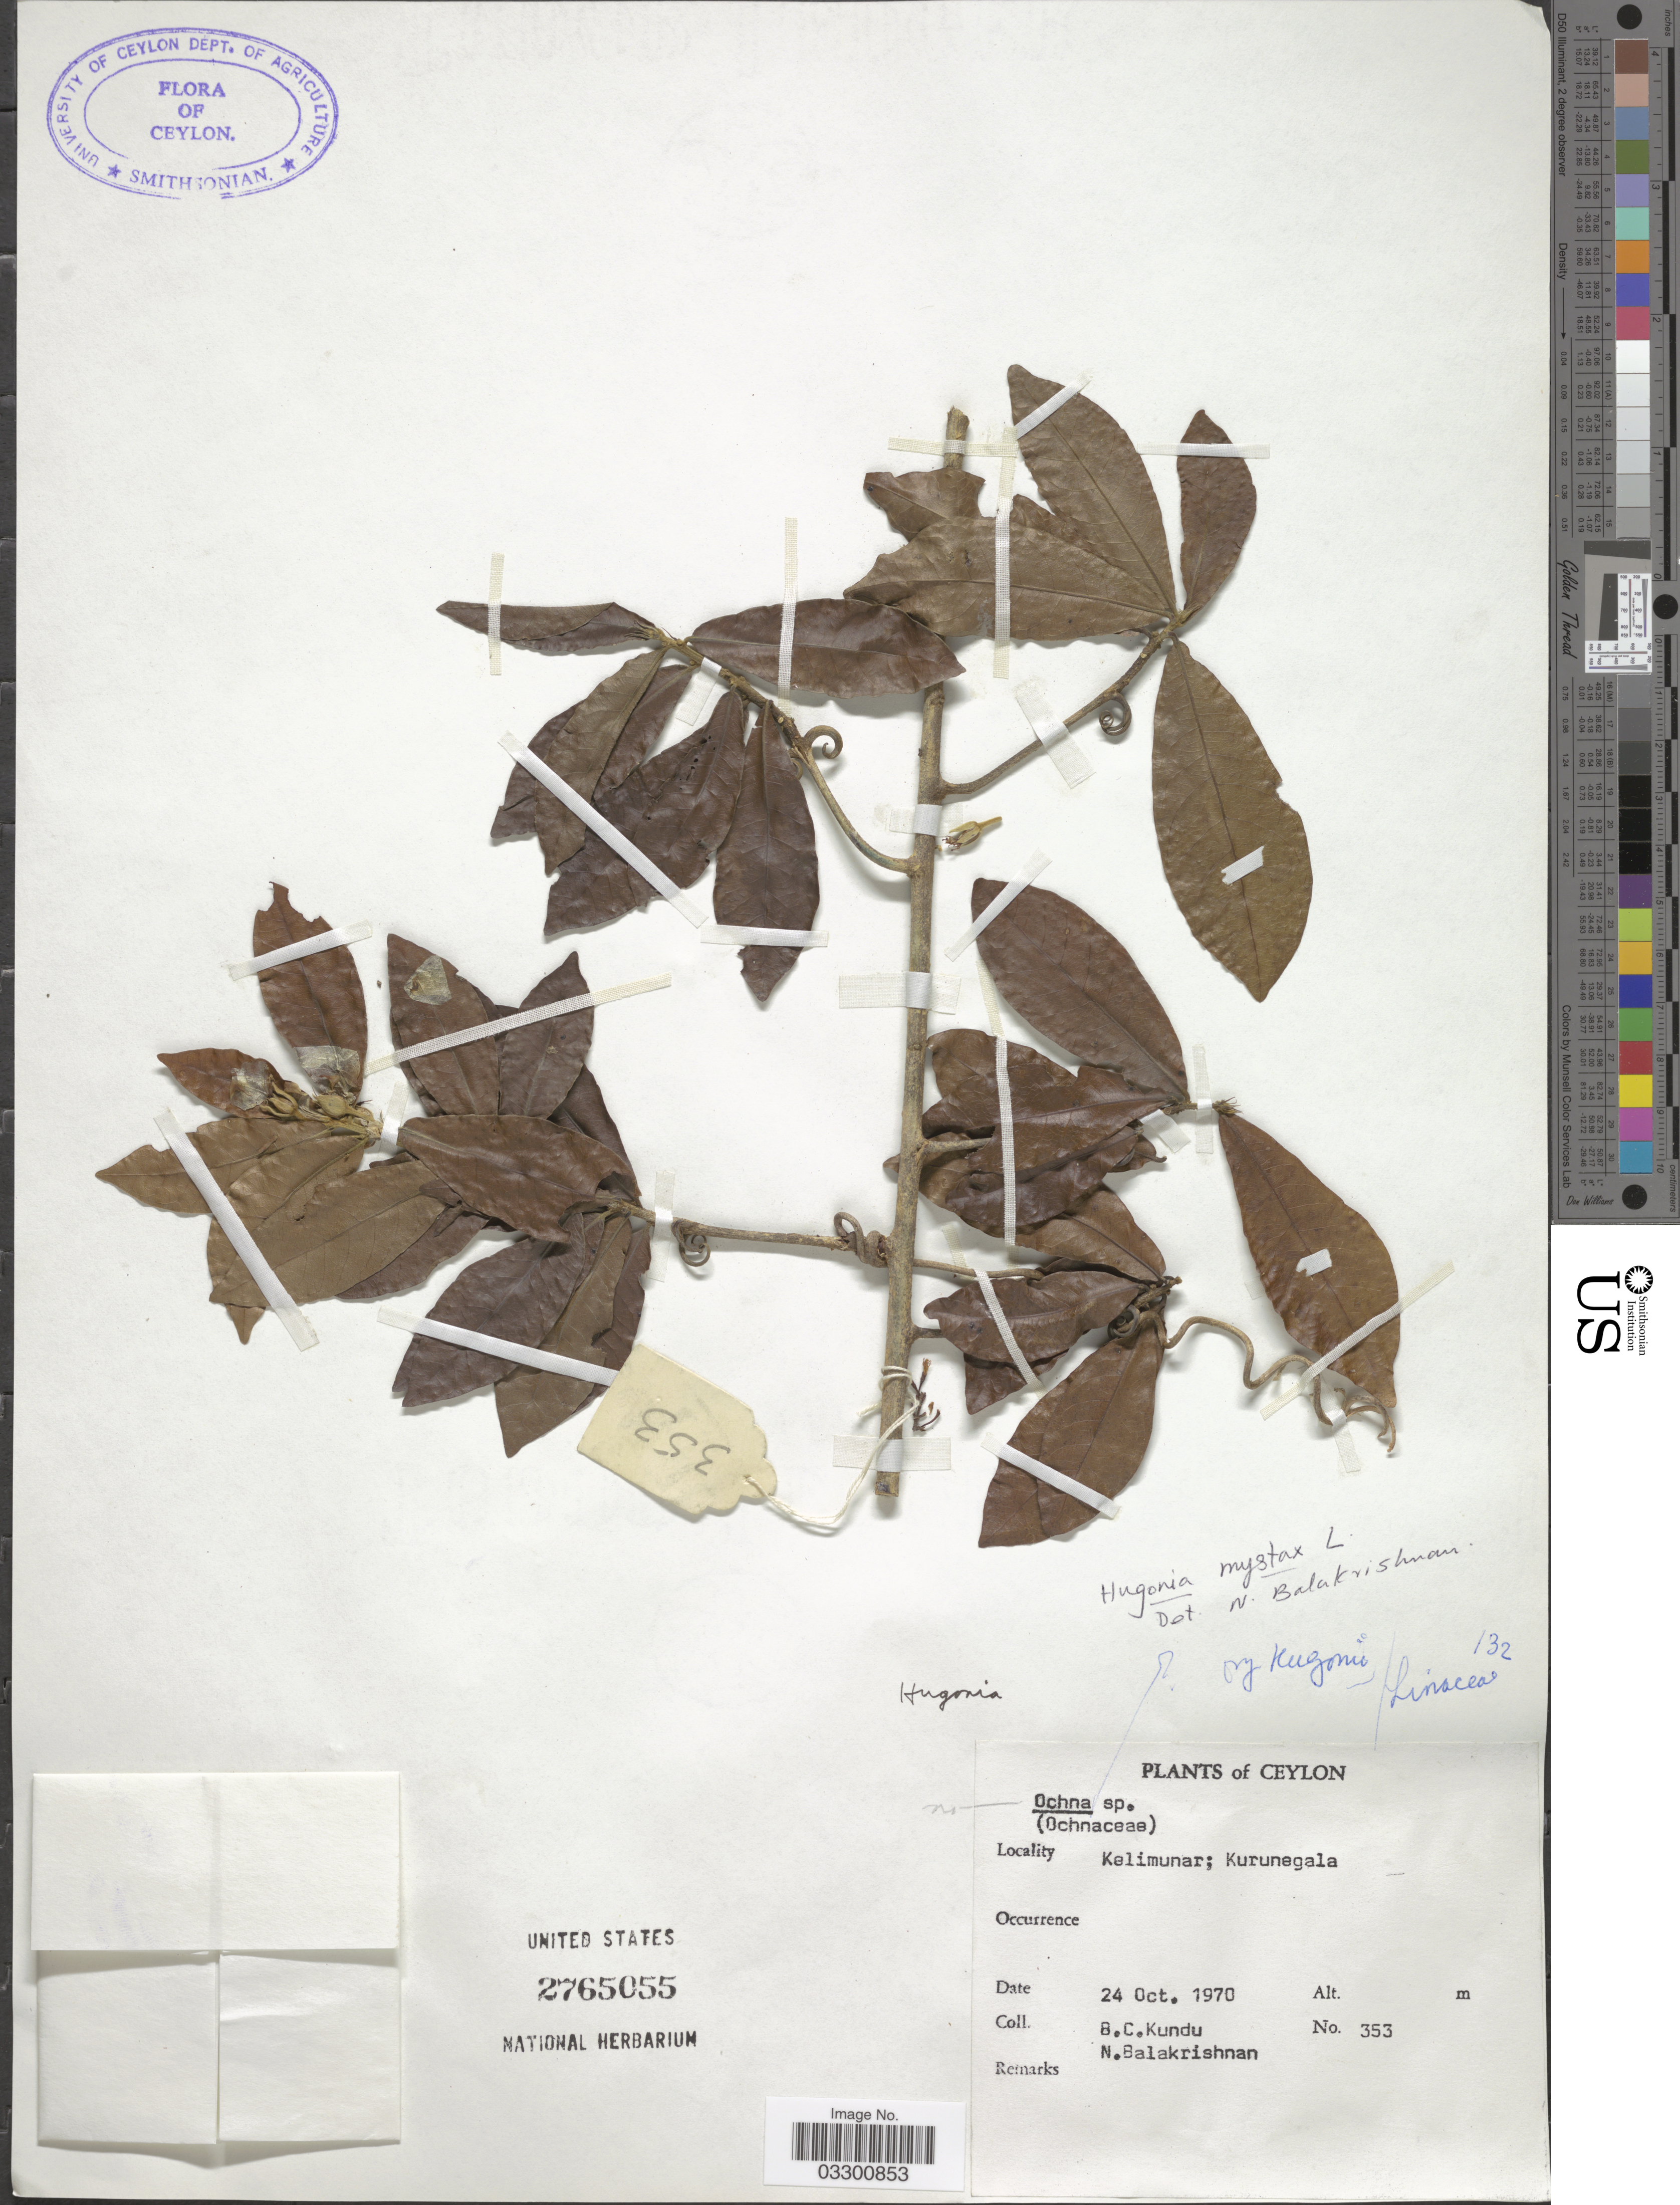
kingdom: Plantae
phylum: Tracheophyta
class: Magnoliopsida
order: Malpighiales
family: Linaceae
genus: Hugonia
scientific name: Hugonia mystax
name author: L.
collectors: B. C. Kundu & N. Balakrishnan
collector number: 353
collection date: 1970-10-24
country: Sri Lanka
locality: Ceylon, Kelimunar; Kurunegala.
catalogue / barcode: US 2765055